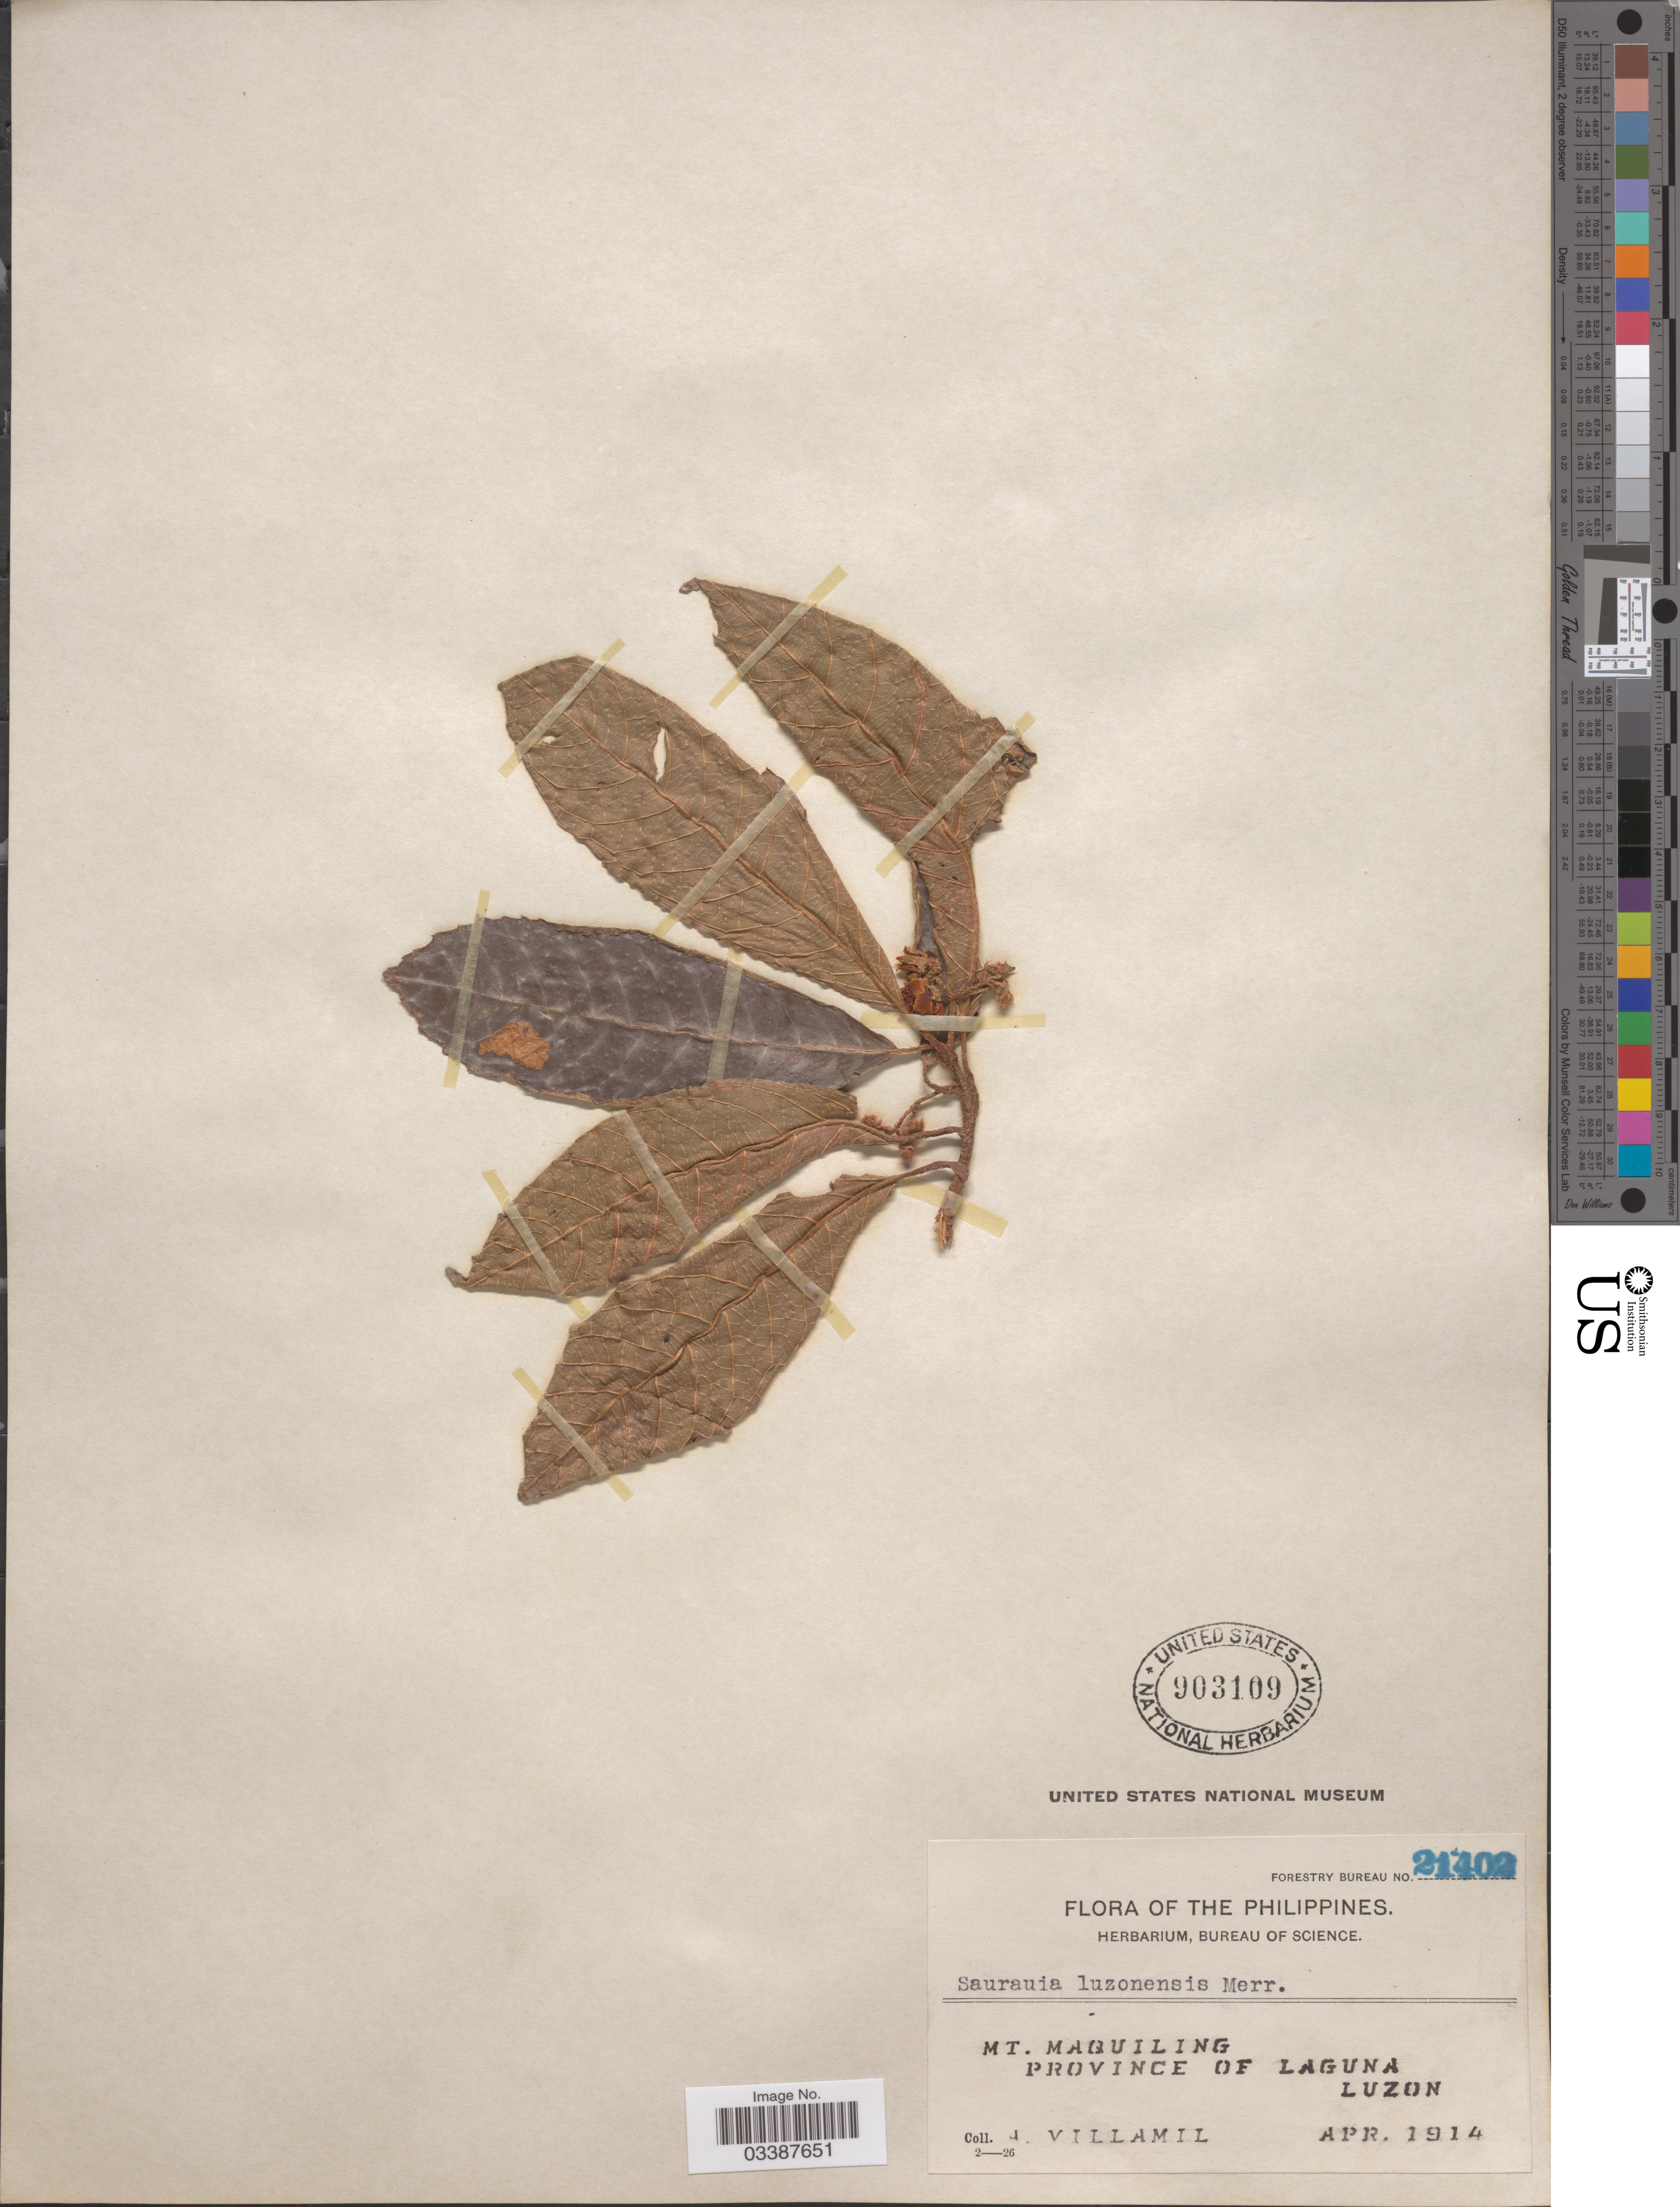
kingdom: Plantae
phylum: Tracheophyta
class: Magnoliopsida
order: Ericales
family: Actinidiaceae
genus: Saurauia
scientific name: Saurauia luzoniensis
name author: Merr.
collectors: A. Villamil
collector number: Forestry Bureau 21402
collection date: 1914-04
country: Philippines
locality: Mt. Maquiling, Province of Laguna, Luzon.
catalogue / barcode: US 903109